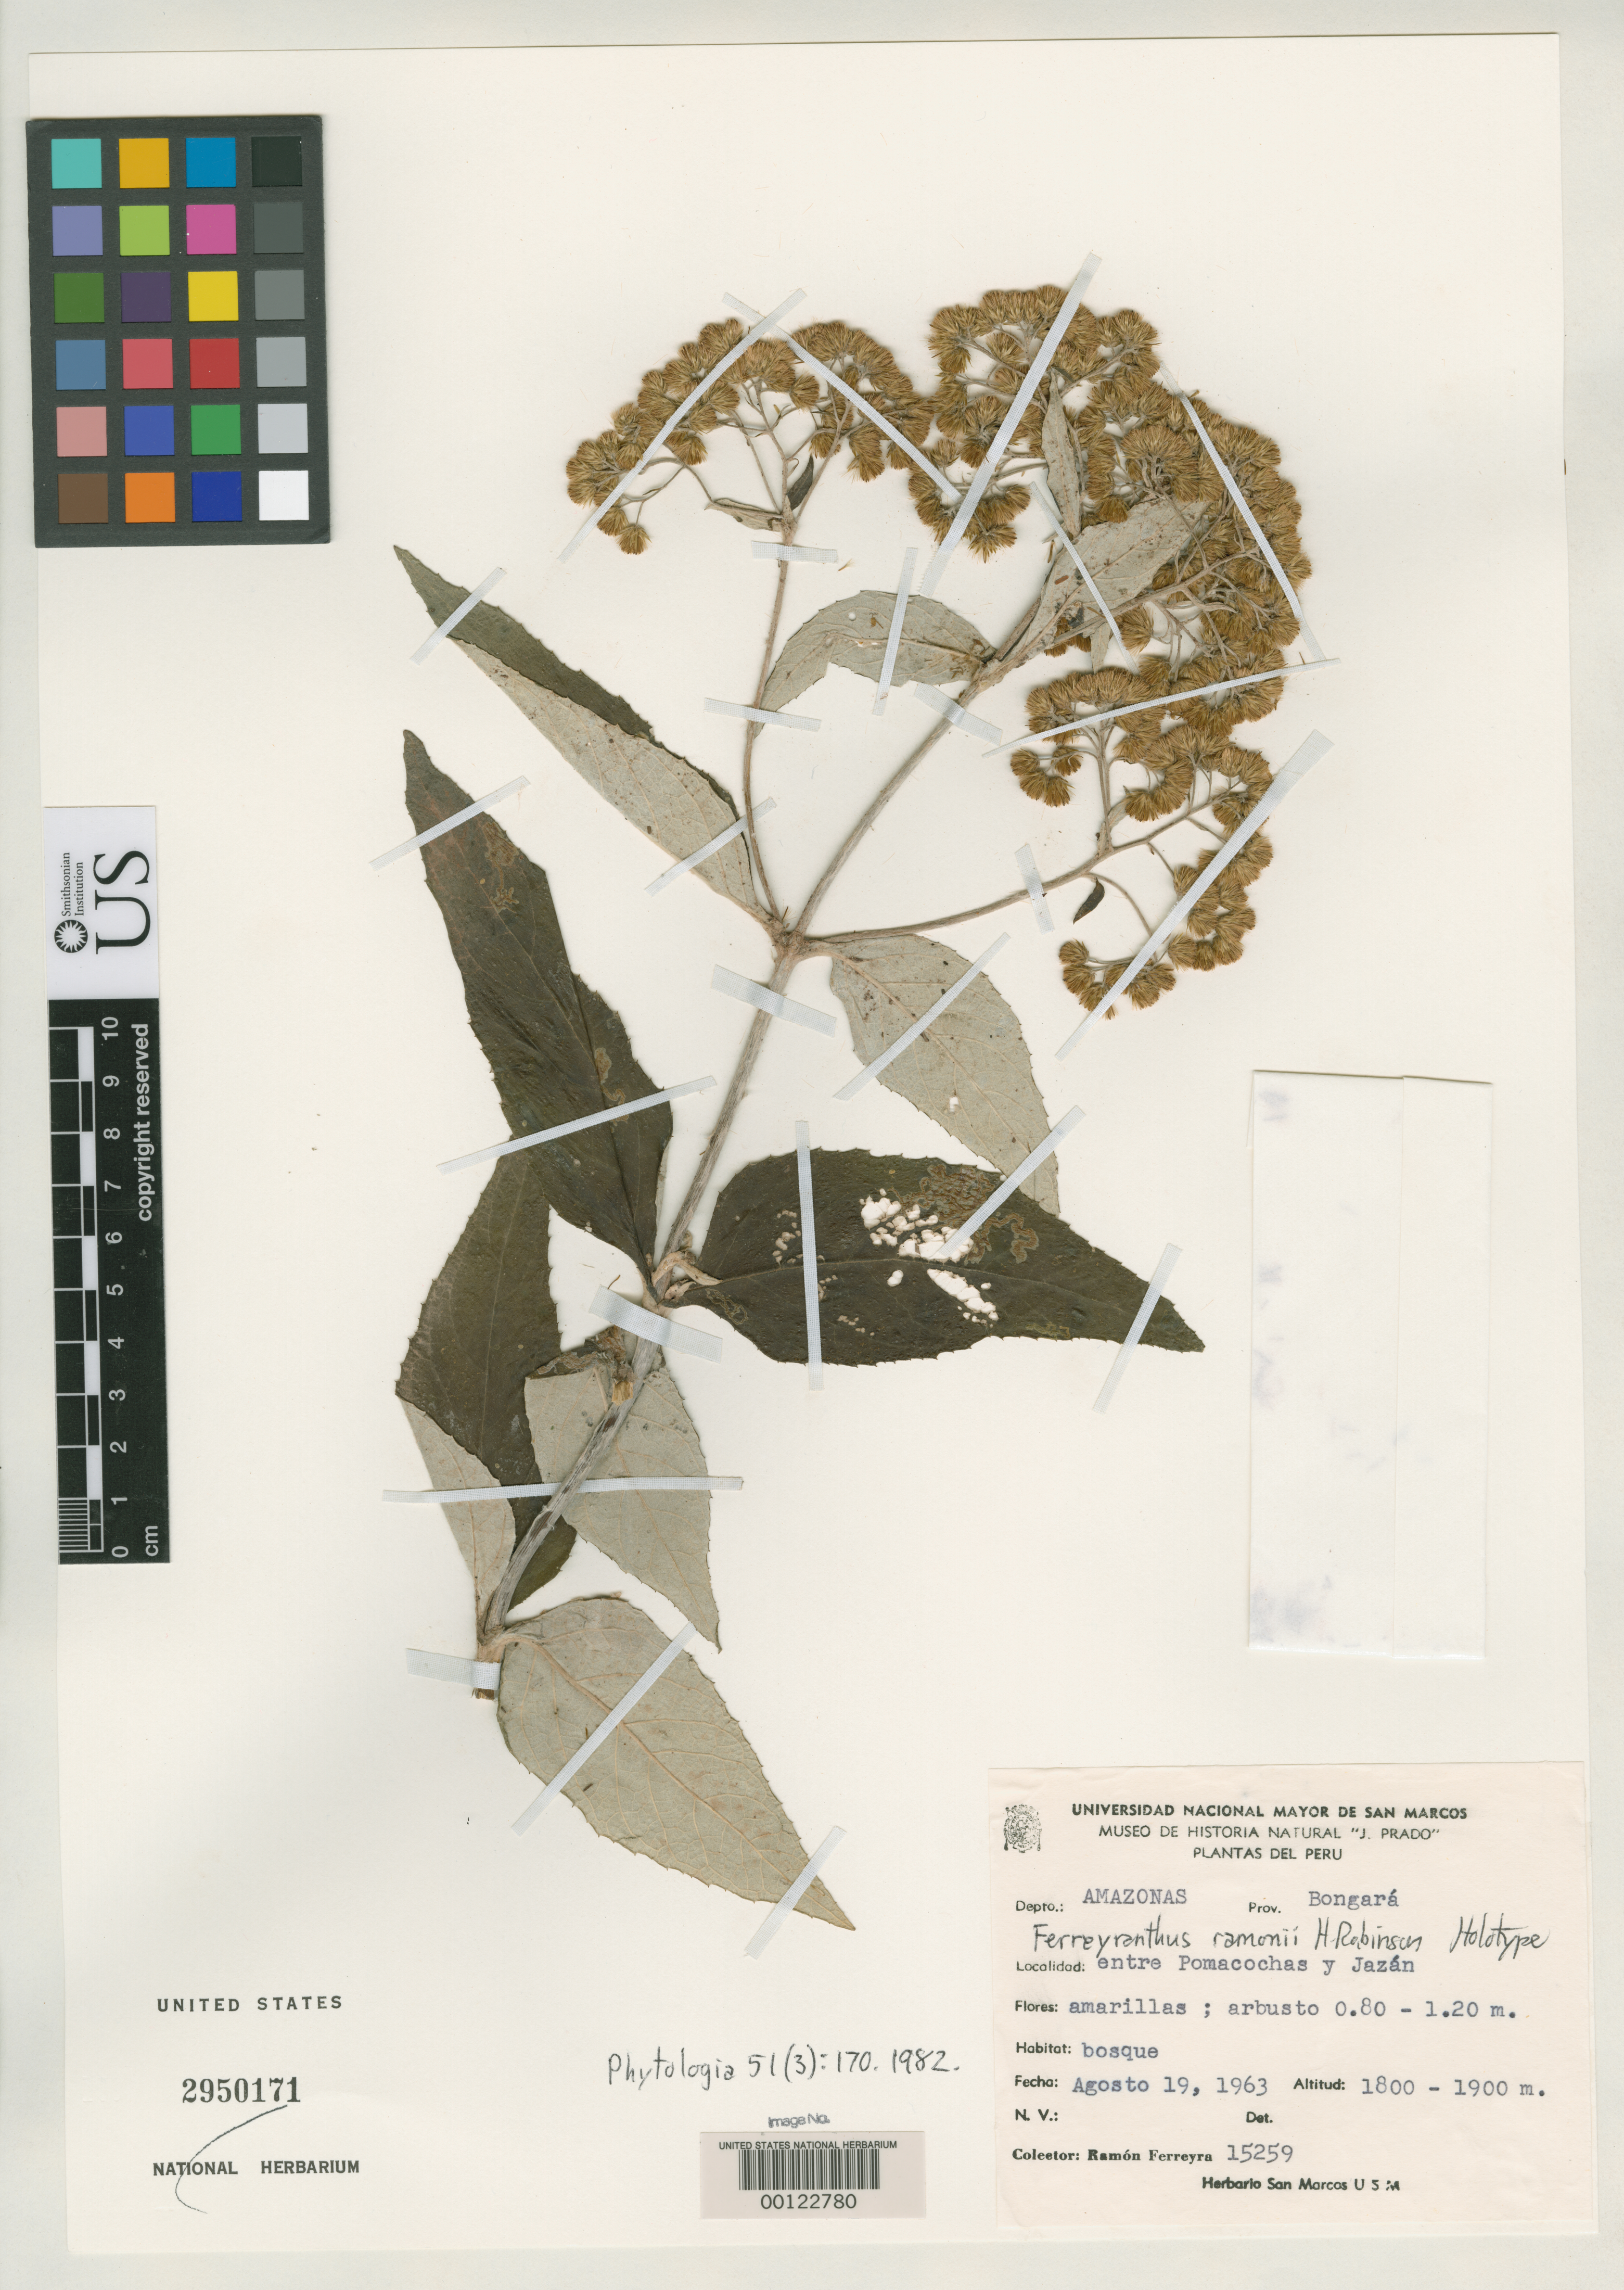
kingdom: Plantae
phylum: Tracheophyta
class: Magnoliopsida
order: Asterales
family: Asteraceae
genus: Ferreyranthus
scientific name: Ferreyranthus ramonii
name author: H. Rob.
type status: Holotype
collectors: R. A. Ferreyra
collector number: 15259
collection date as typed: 19 Aug 1963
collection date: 1963-08-19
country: Peru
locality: entre Pomacochas y Jazan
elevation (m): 1800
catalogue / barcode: US 2950171